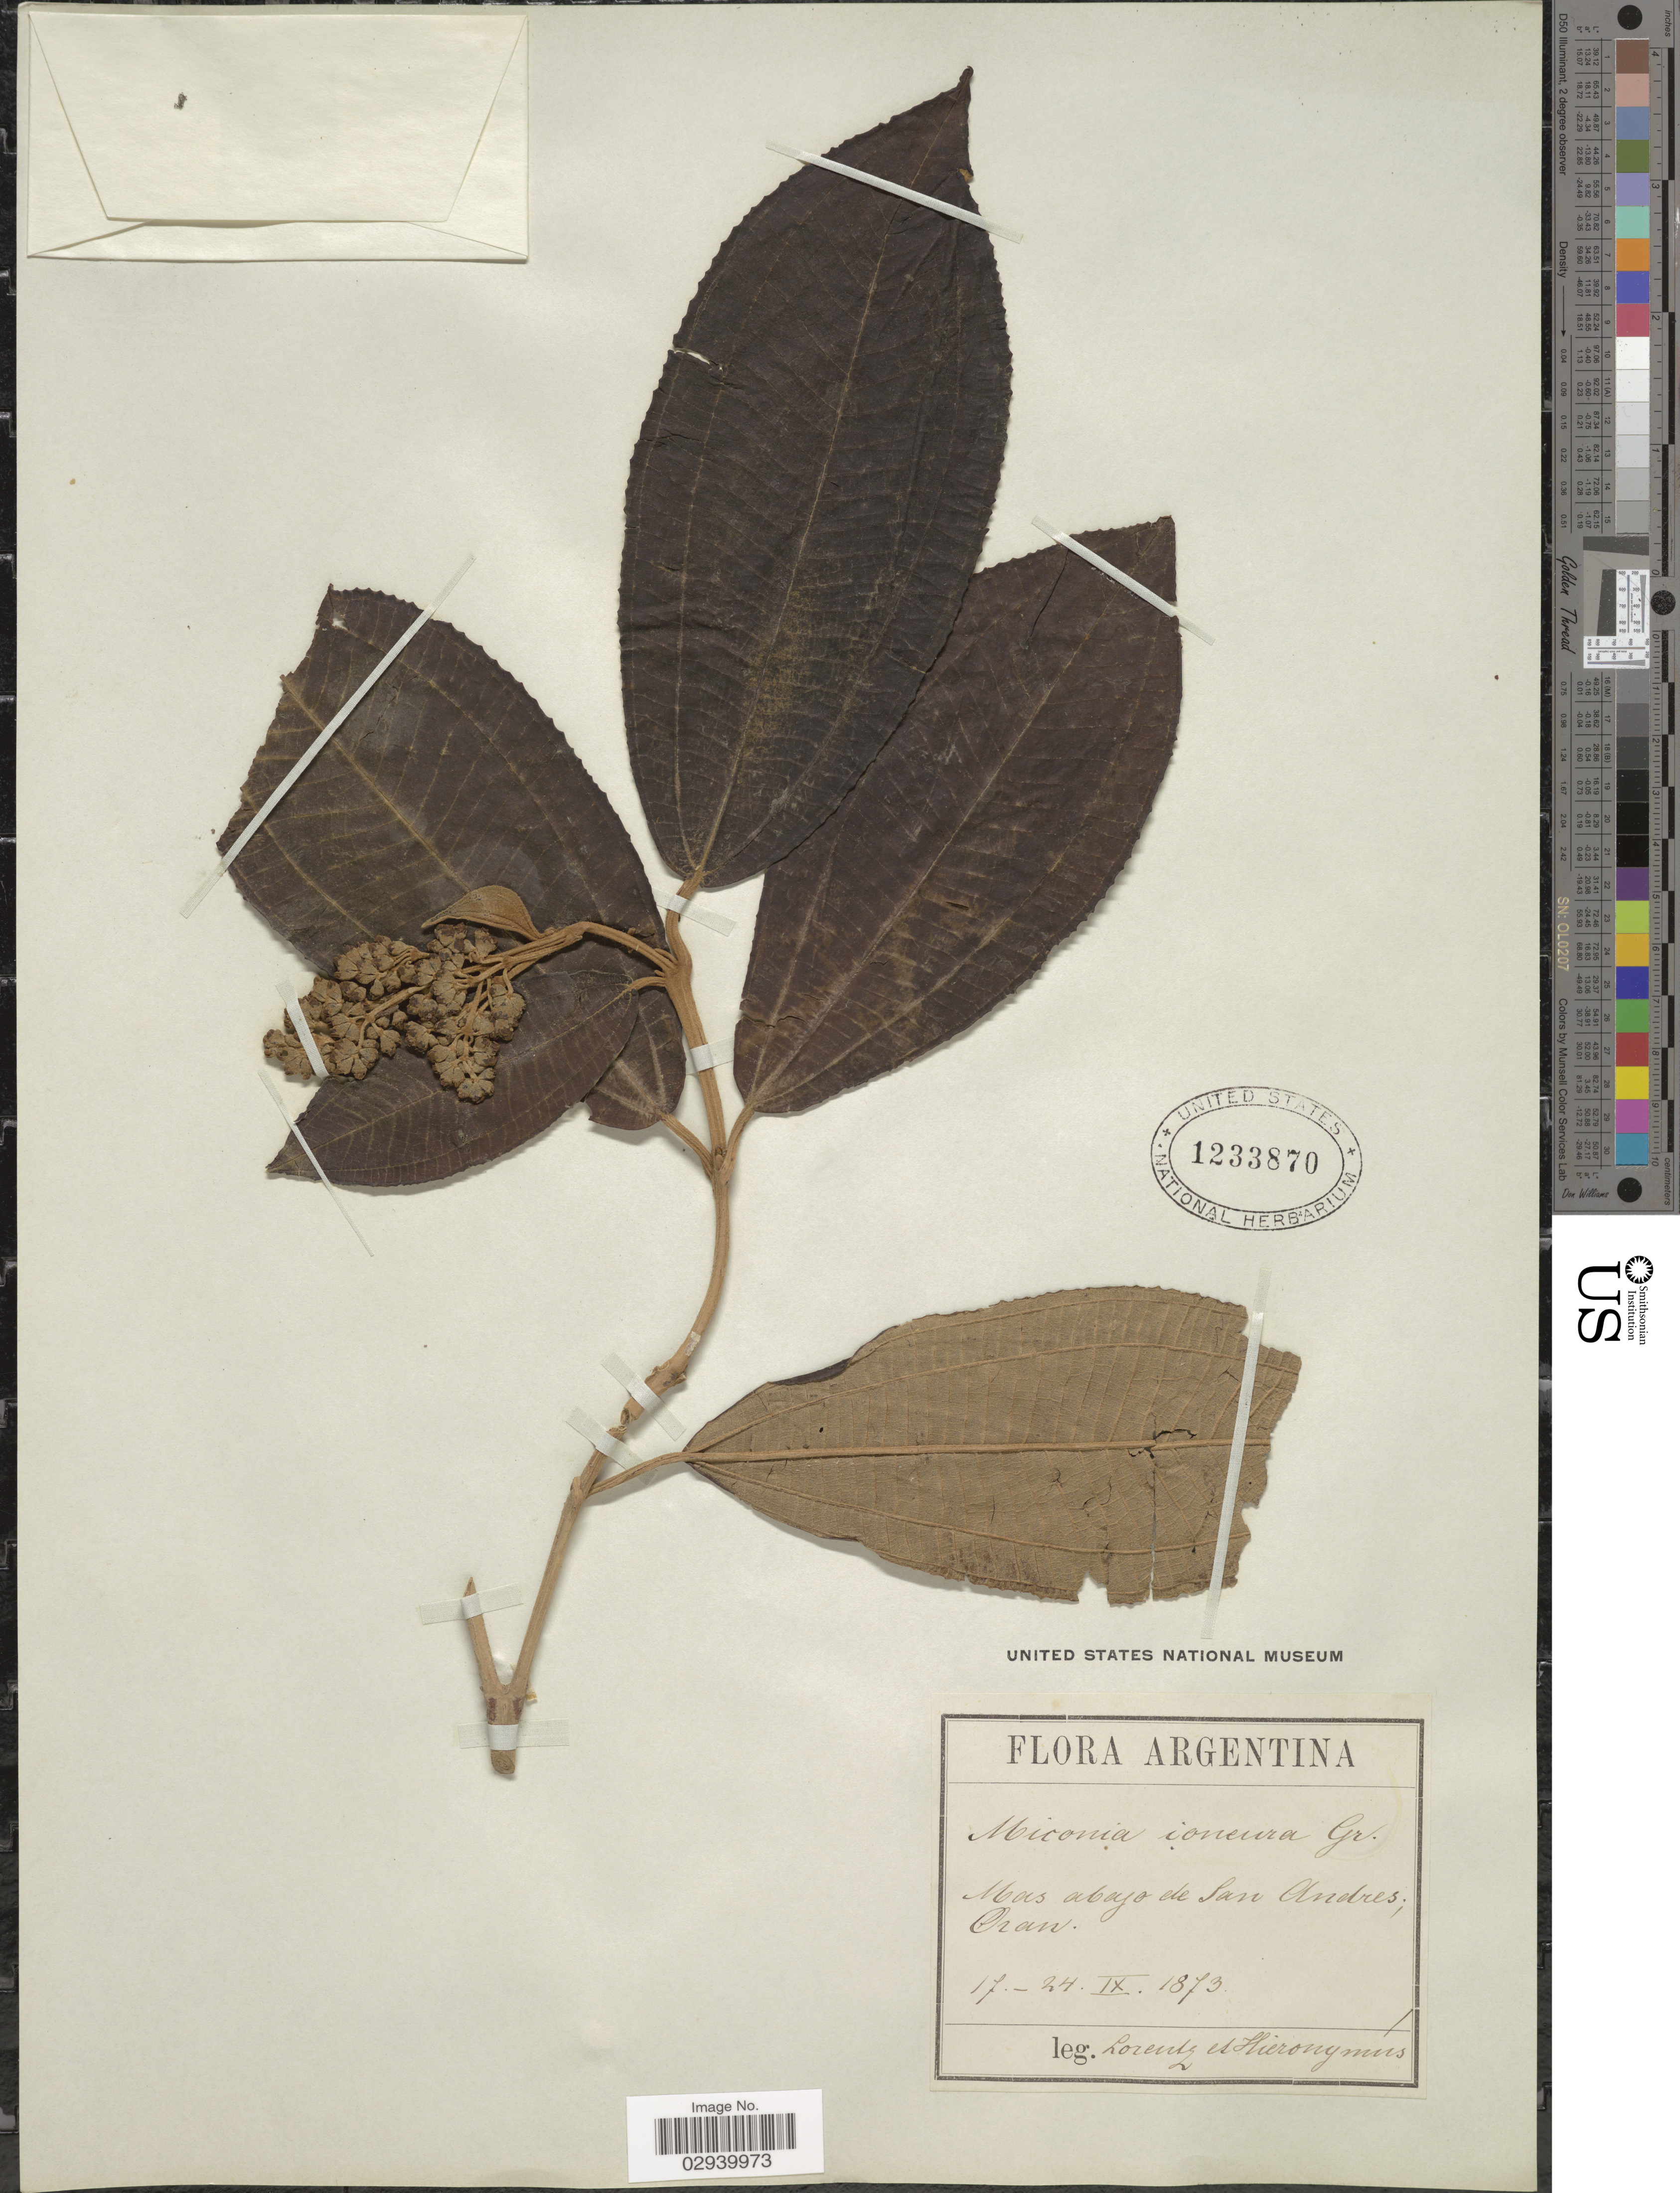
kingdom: Plantae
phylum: Tracheophyta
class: Magnoliopsida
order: Myrtales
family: Melastomataceae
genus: Miconia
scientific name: Miconia ioneura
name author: Griseb.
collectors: -. Lorentz & -. Hieronymus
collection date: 1873-09-17/1873-09-24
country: Argentina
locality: Mas abajo de San Andres., Oran.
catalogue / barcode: US 1233870